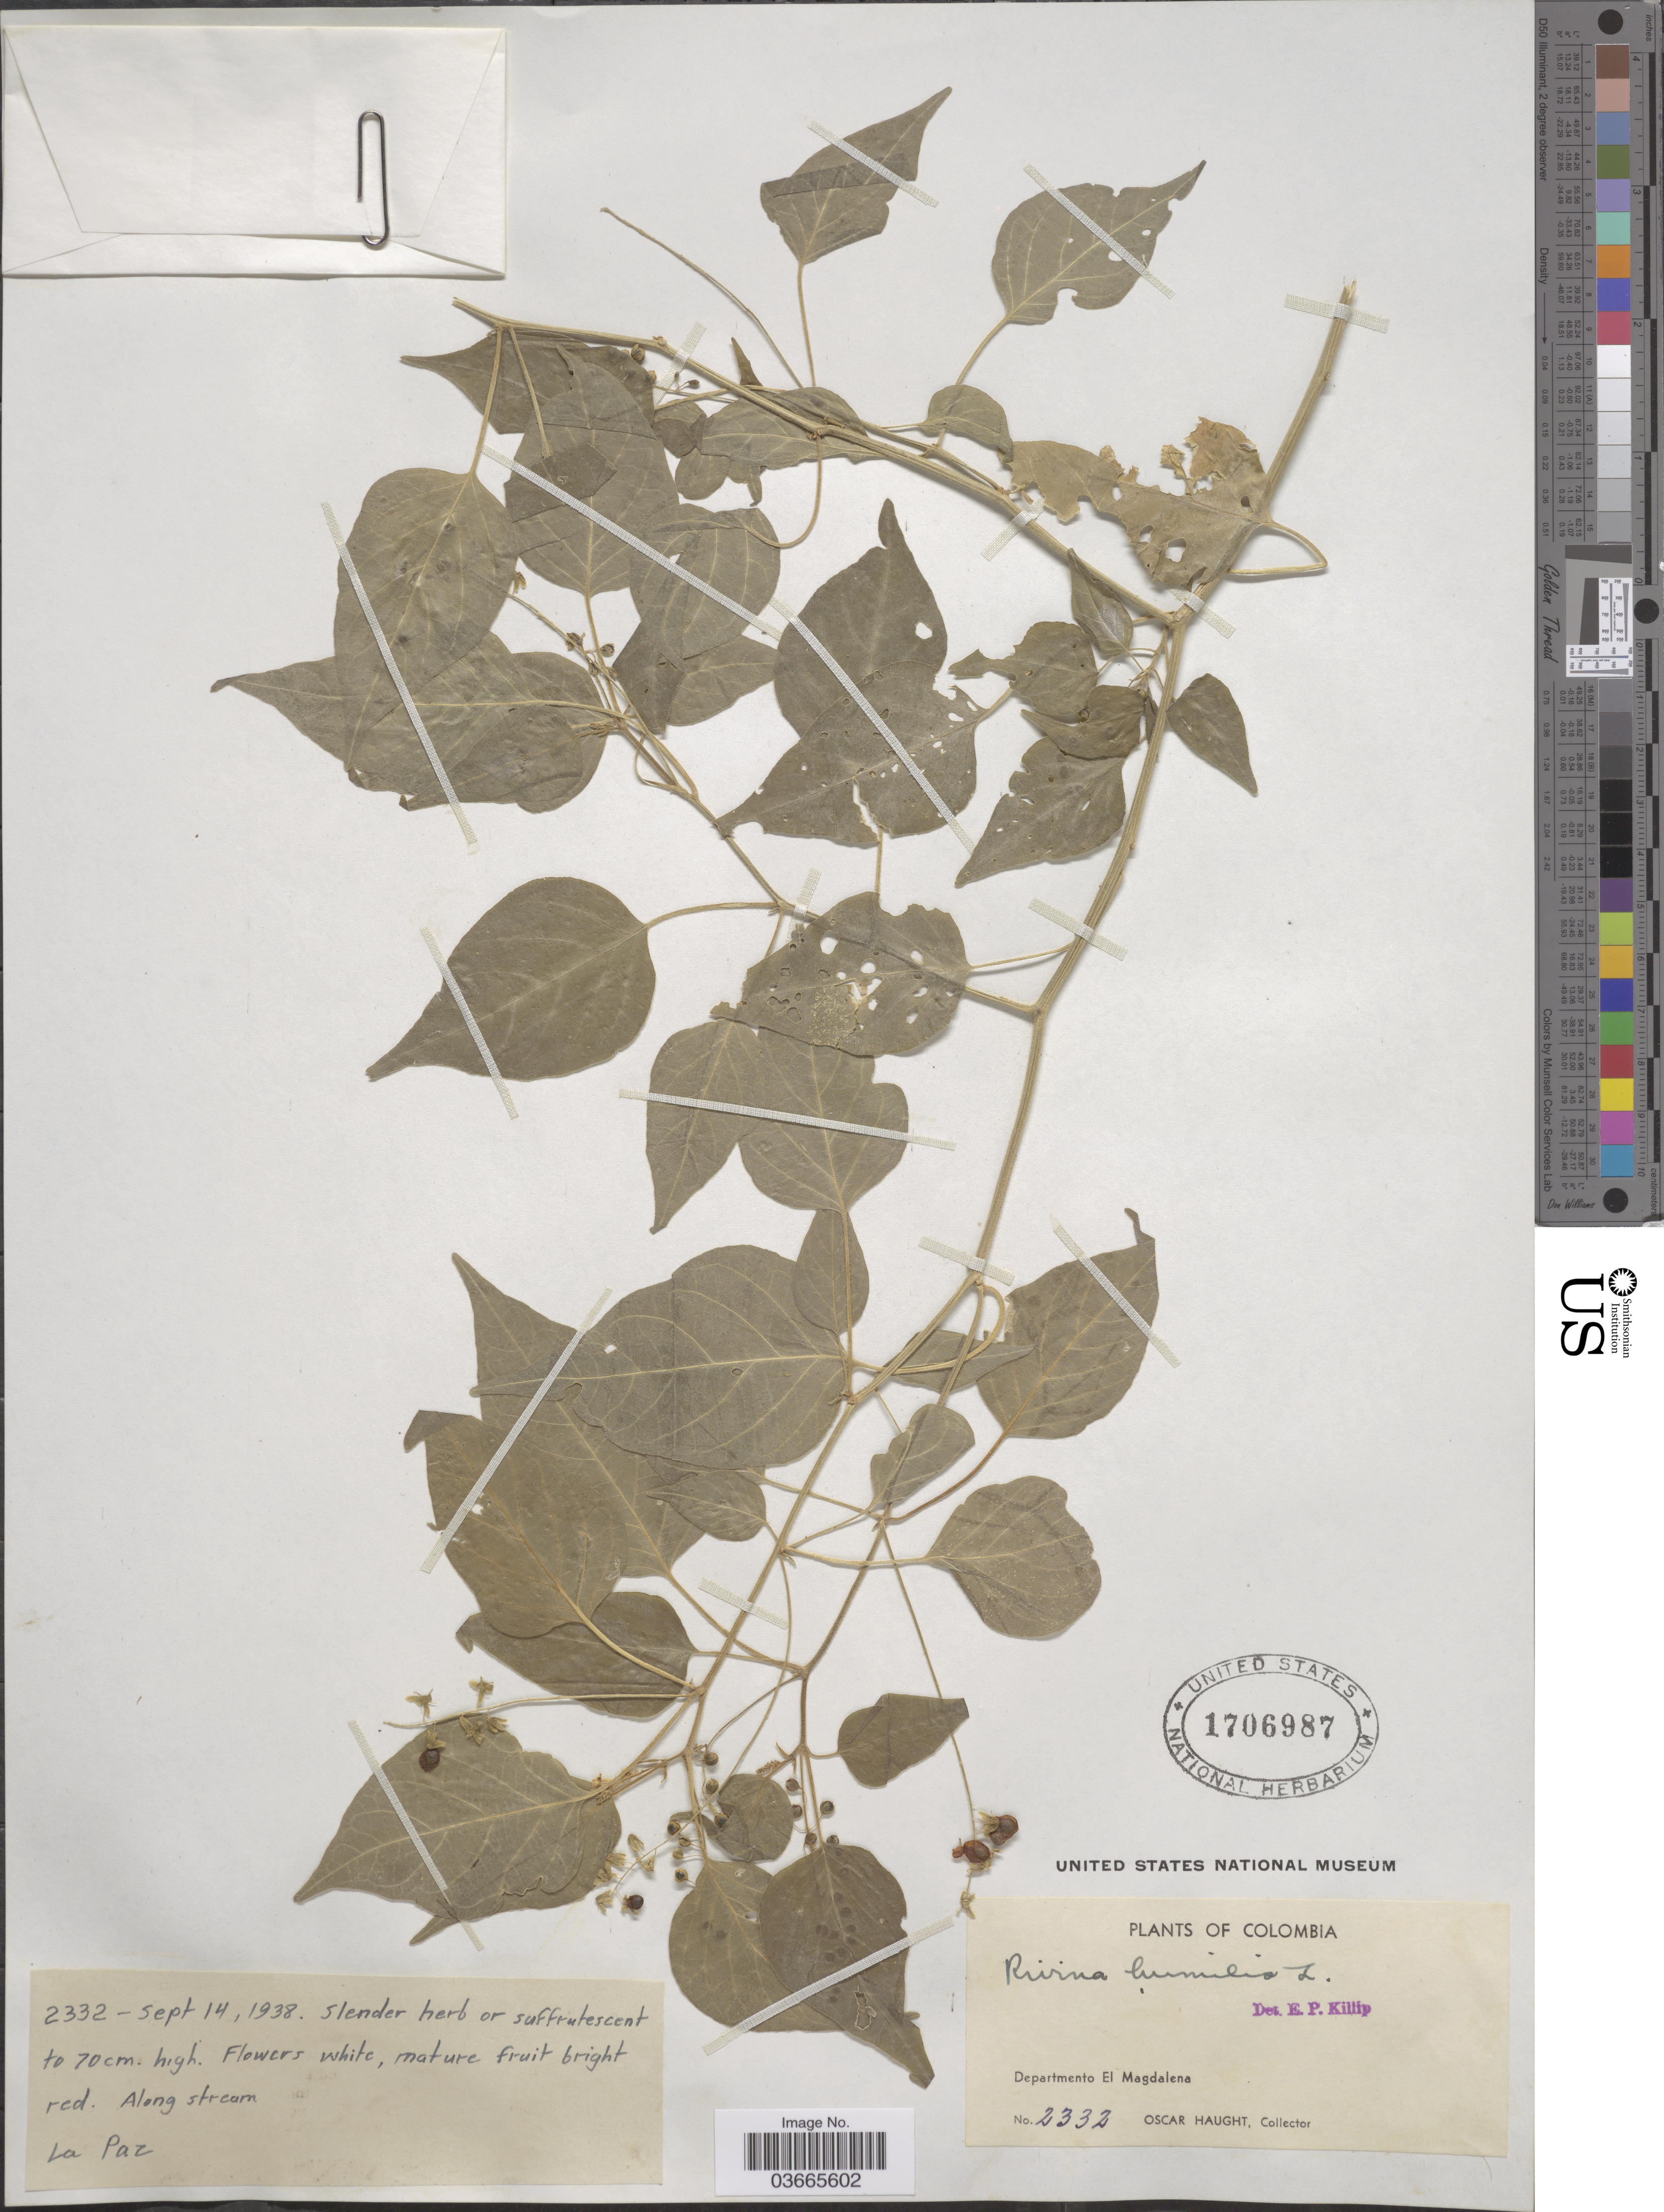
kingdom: Plantae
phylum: Tracheophyta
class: Magnoliopsida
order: Caryophyllales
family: Phytolaccaceae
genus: Rivina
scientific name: Rivina humilis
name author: L.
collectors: O. Haught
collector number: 2332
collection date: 1938-09-14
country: Colombia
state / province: Magdalena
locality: Departmento El Magdalena. La Paz.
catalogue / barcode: US 1706987